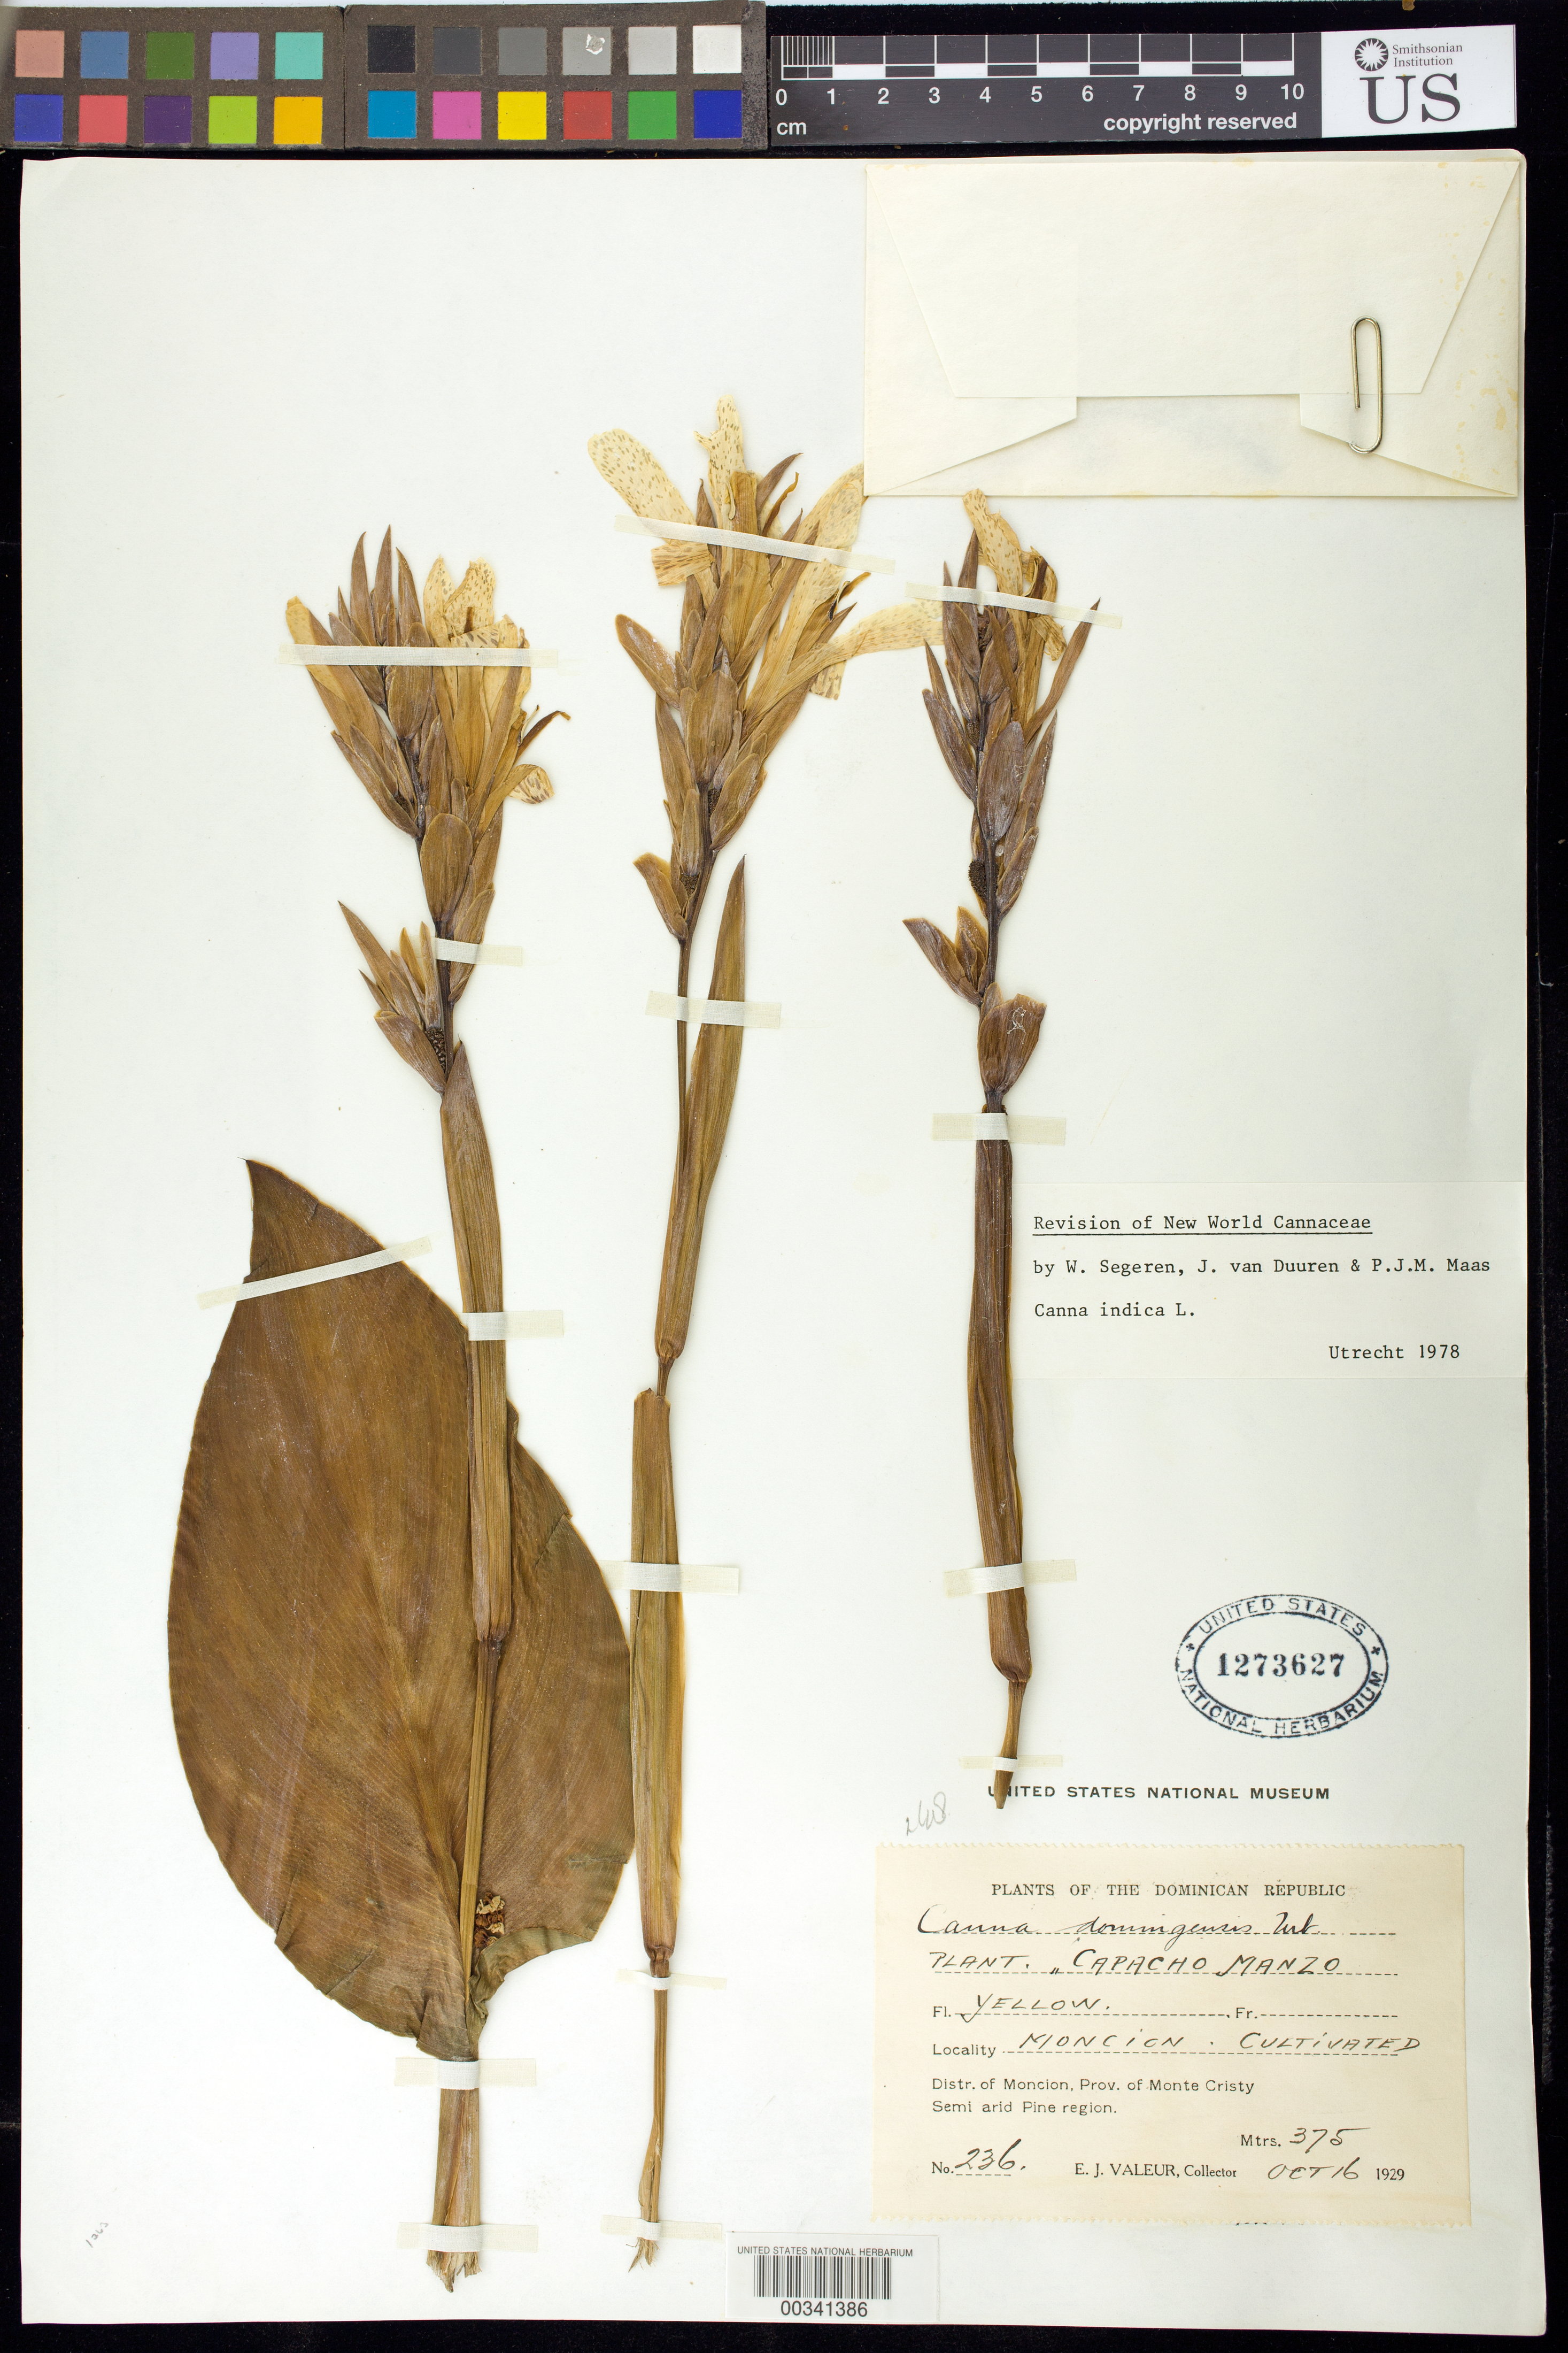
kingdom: Plantae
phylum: Tracheophyta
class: Liliopsida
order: Zingiberales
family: Cannaceae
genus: Canna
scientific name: Canna indica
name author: L.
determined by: Segeren, W.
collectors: E. Valeur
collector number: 236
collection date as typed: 16 Oct 1929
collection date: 1929-10-16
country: Dominican Republic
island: Hispaniola Island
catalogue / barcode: US 1273627